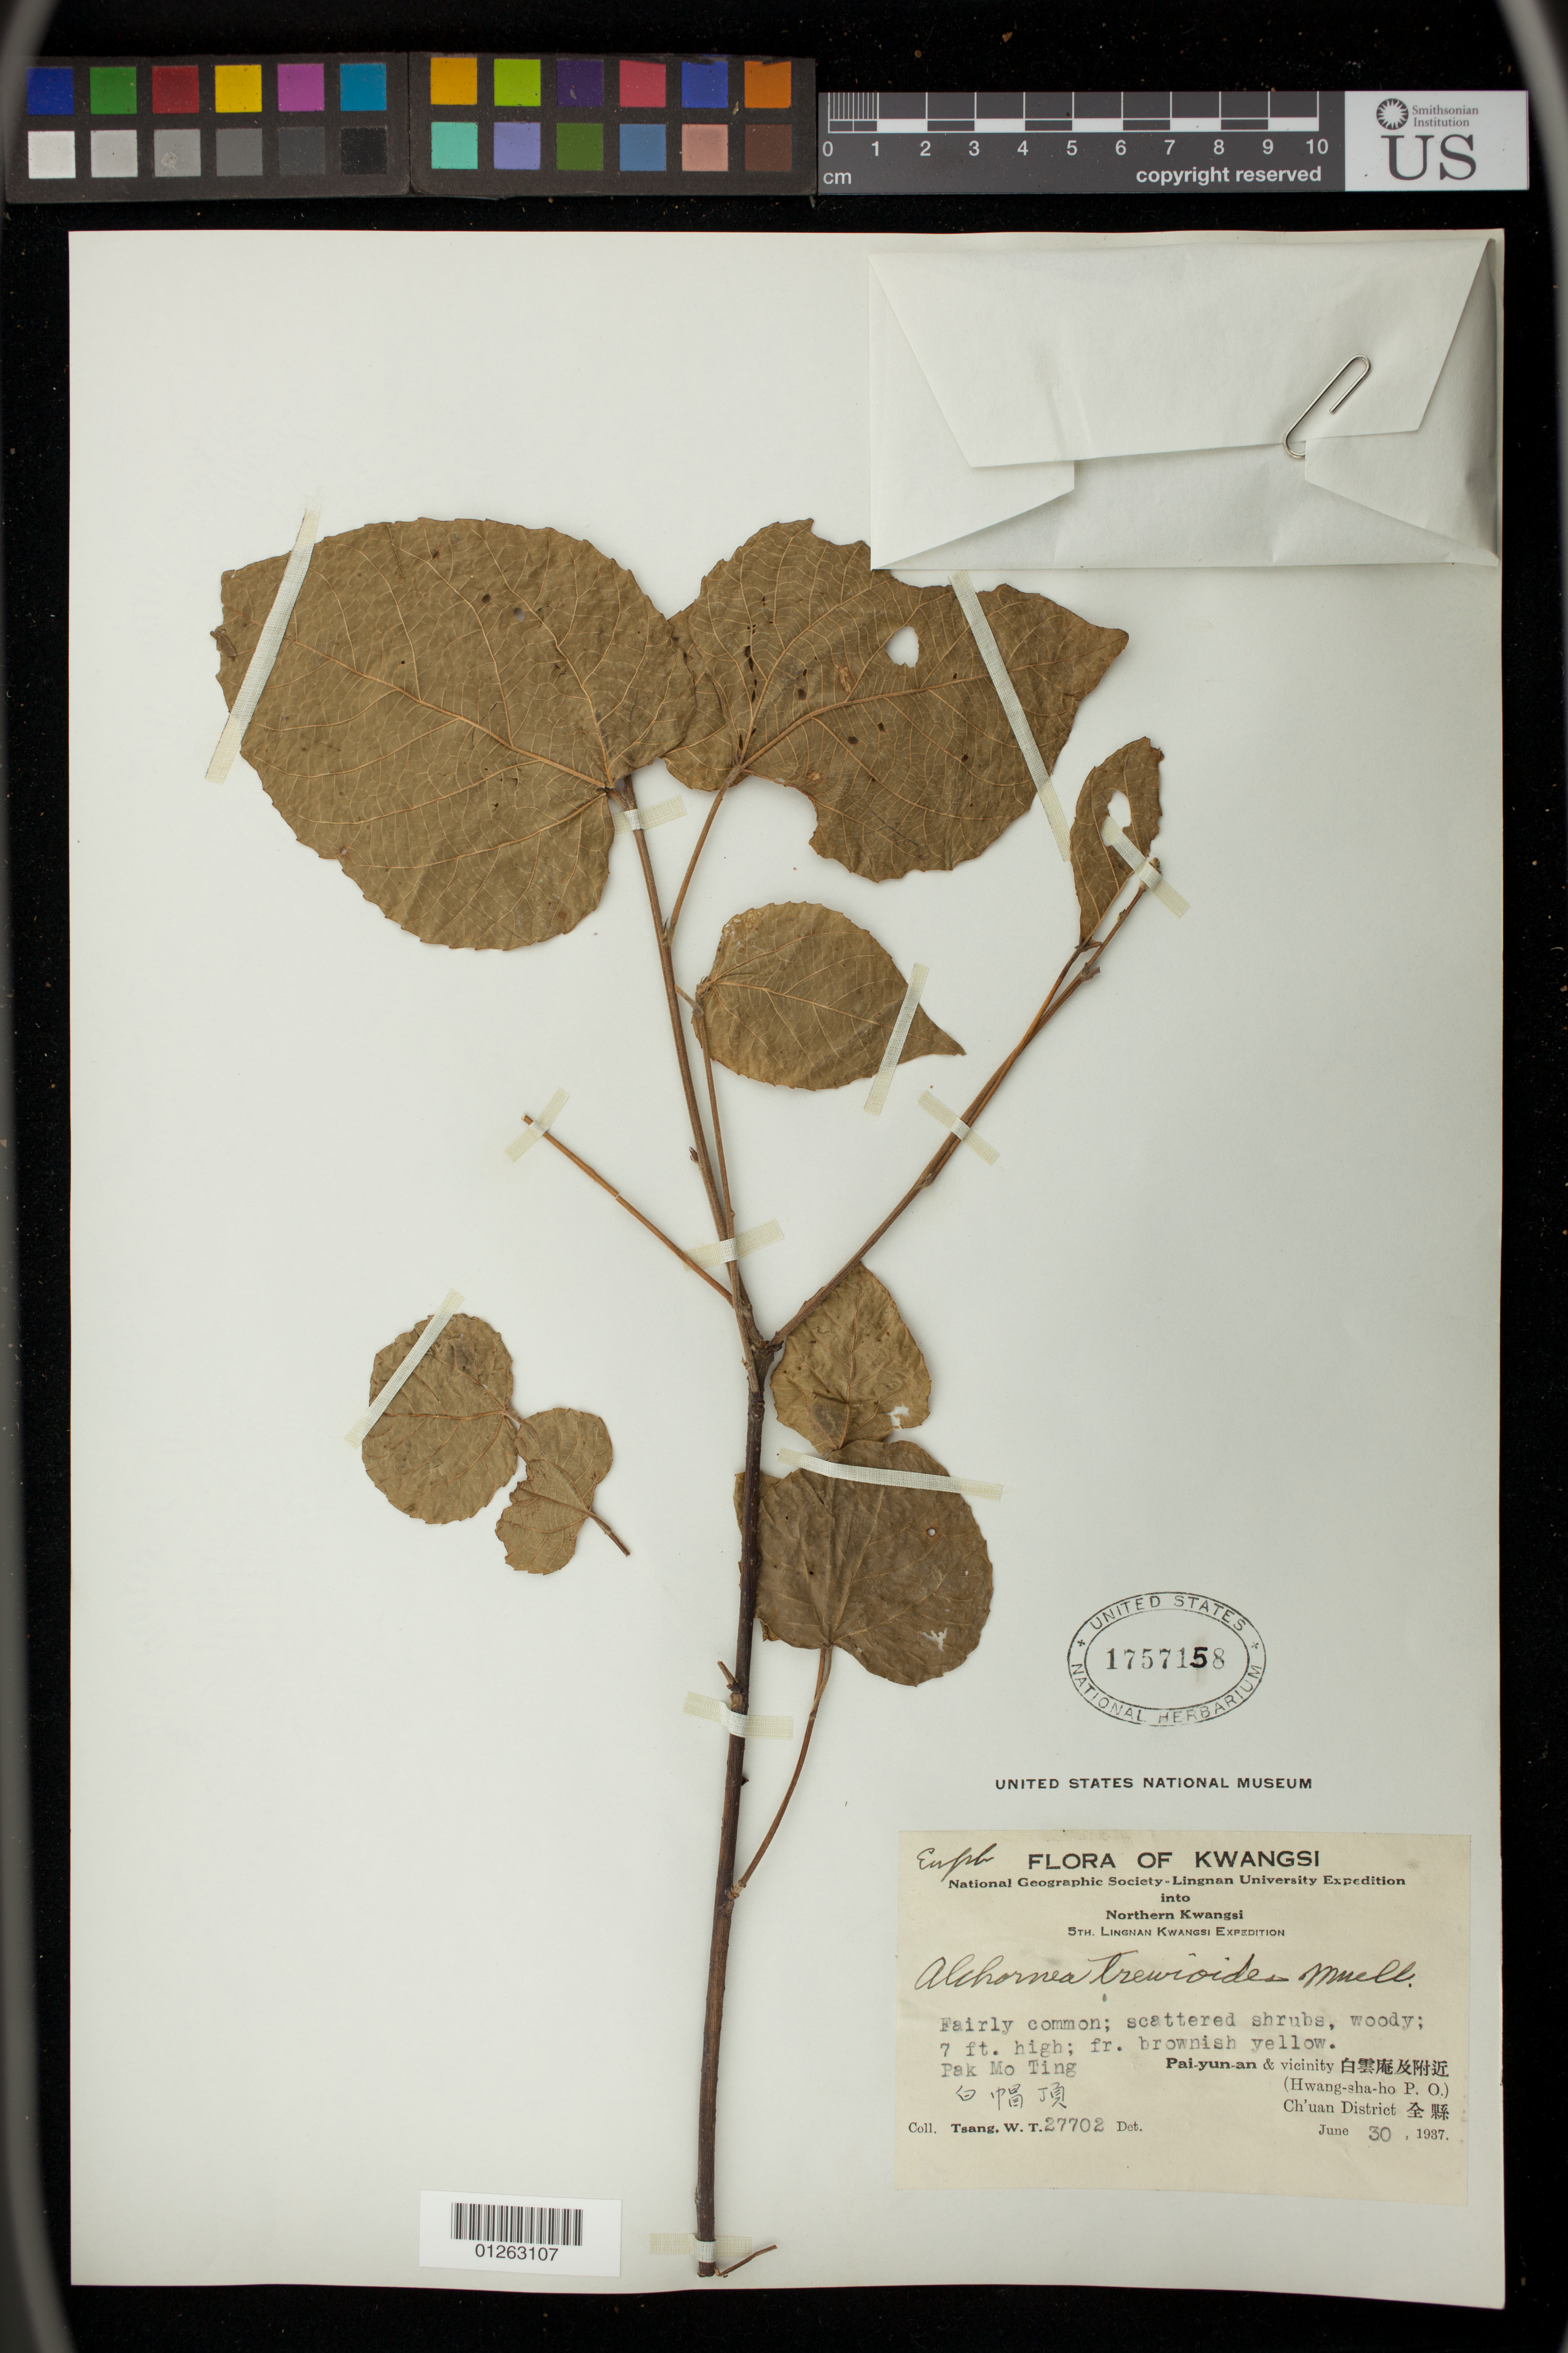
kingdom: Plantae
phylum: Tracheophyta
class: Magnoliopsida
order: Malpighiales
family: Euphorbiaceae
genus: Alchornea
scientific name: Alchornea pearcei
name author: Britton ex Rusby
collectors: W. T. Tsang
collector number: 27702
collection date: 1937-06-30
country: China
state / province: Guangxi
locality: Ch'uan District (Quanzhou County) Pai-yun-an & vicinity (Hwang-sha-ho P.O.)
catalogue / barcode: US 1757158